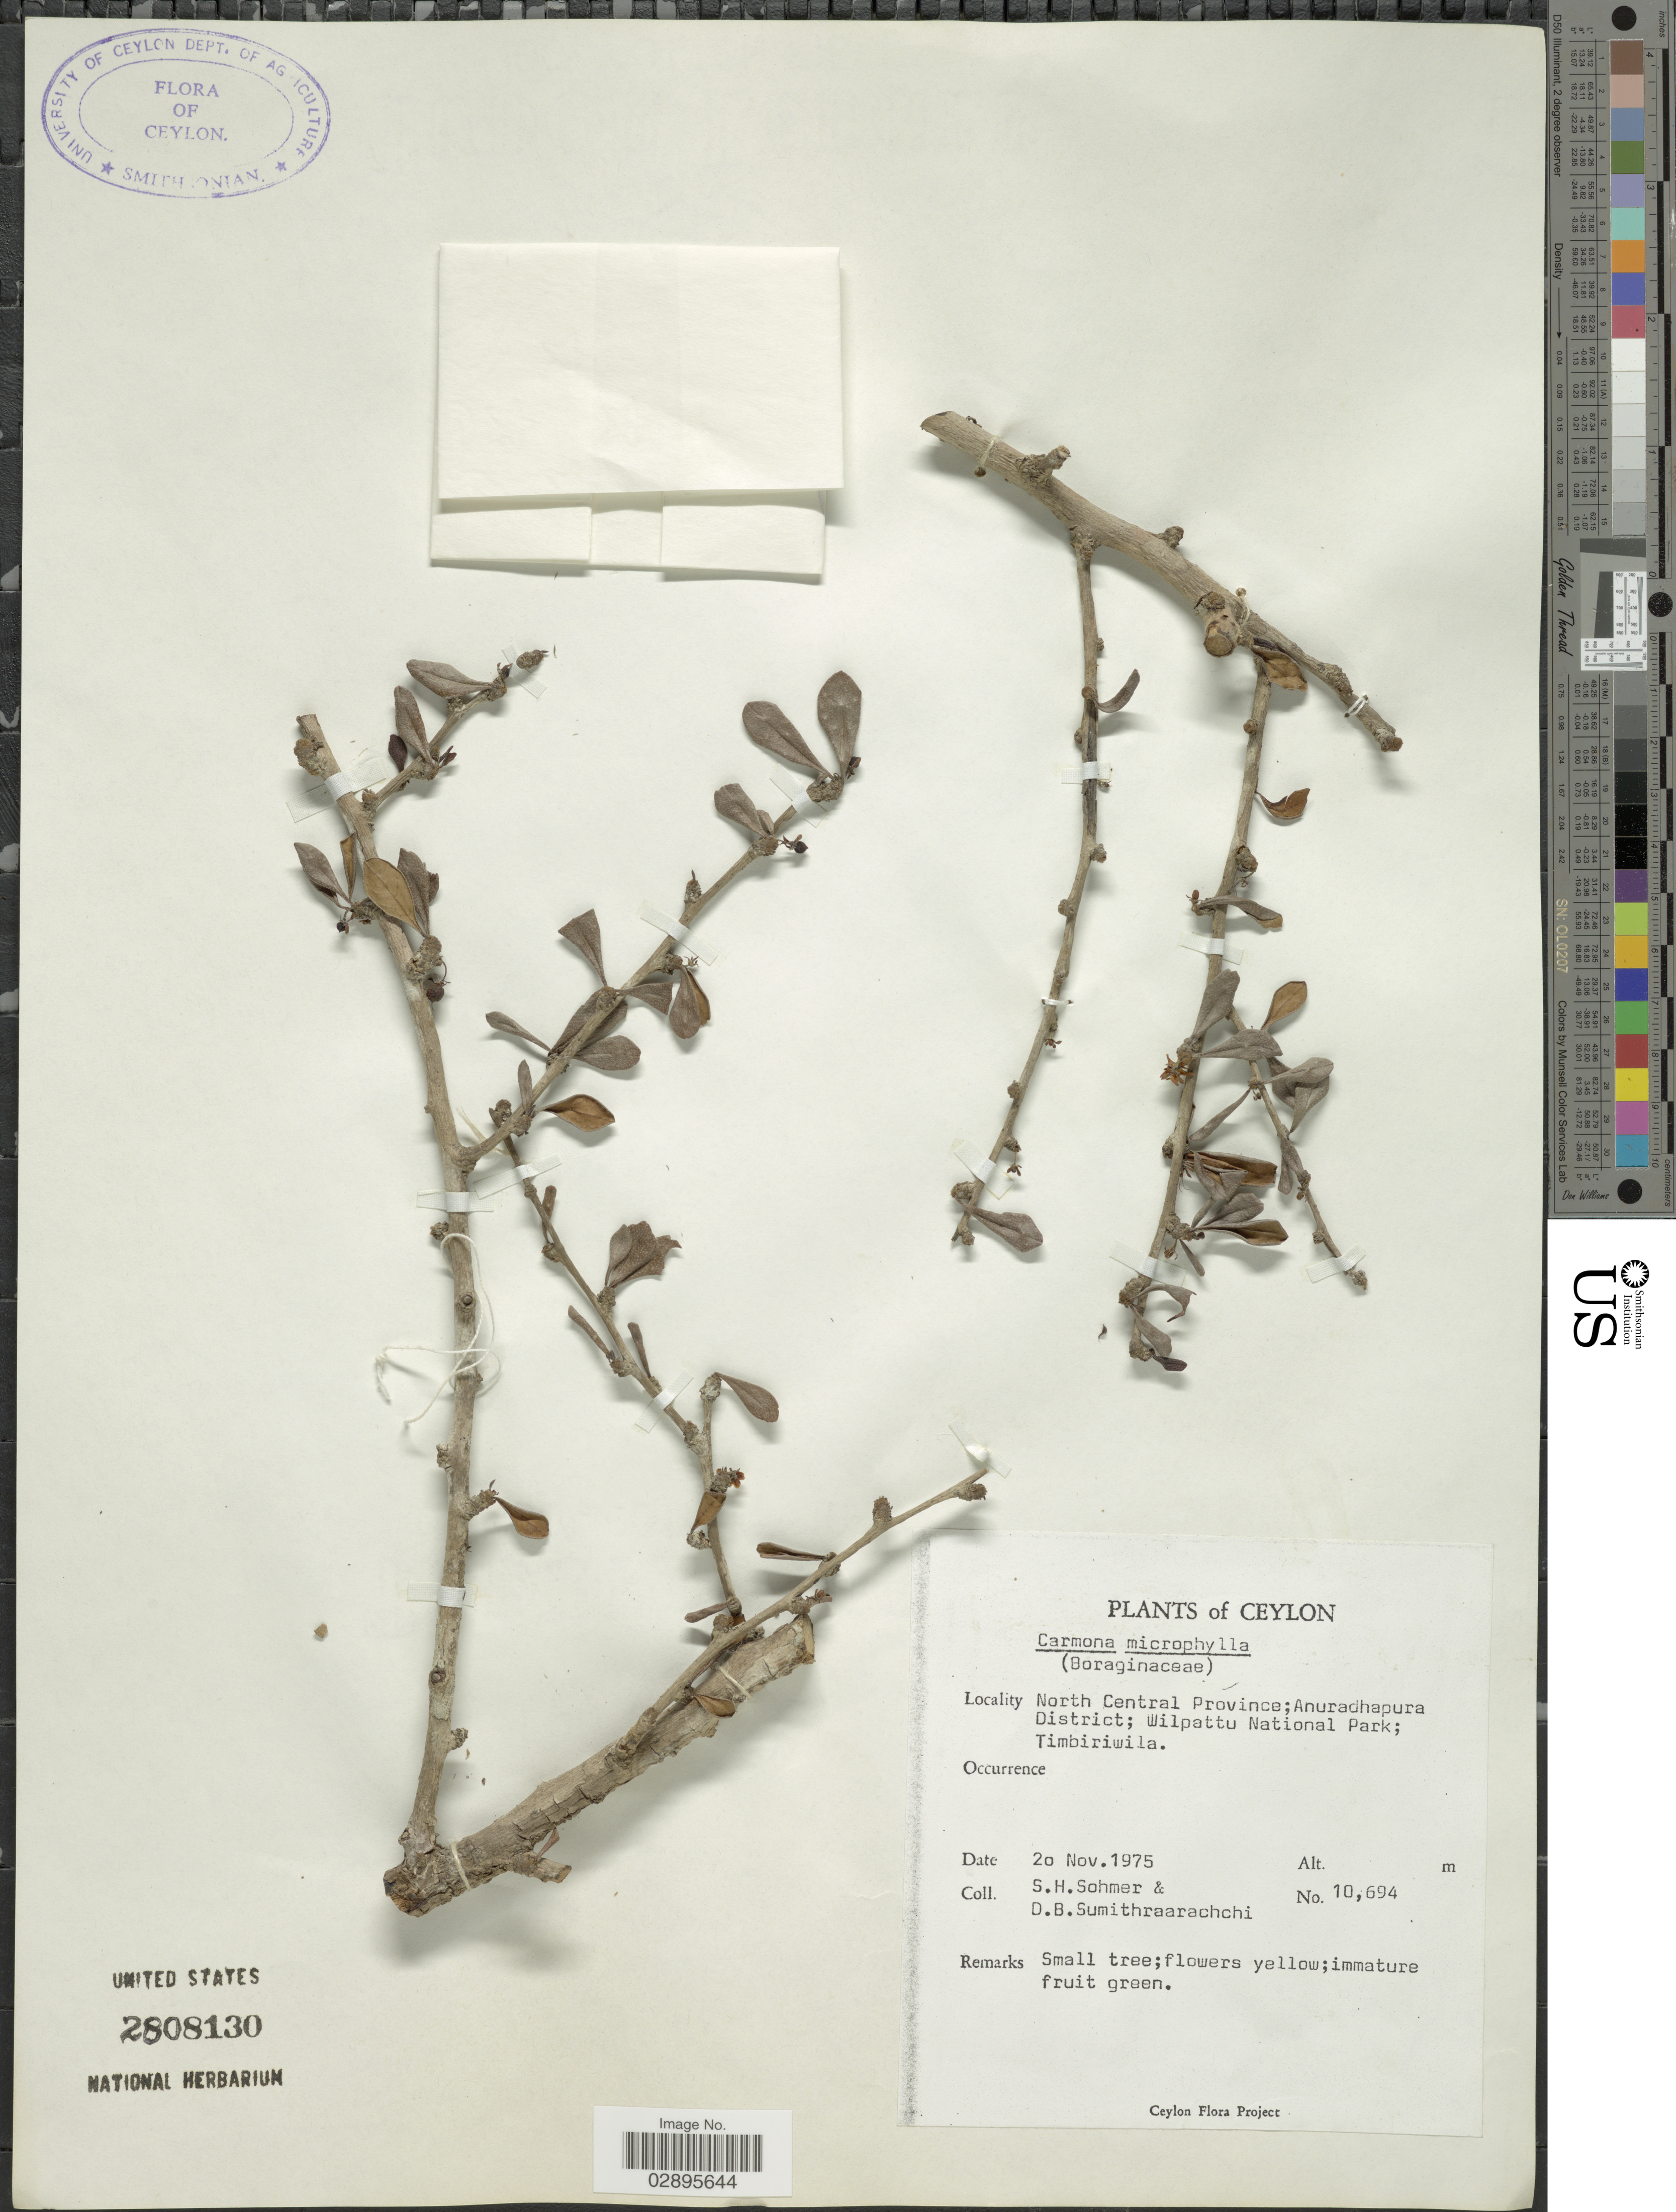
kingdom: Plantae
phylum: Tracheophyta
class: Magnoliopsida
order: Boraginales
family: Ehretiaceae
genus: Ehretia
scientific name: Ehretia microphylla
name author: Lam.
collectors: S. H. Sohmer & D. B. Sumithraarachchi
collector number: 10694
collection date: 1975-11-20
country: Sri Lanka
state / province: North Central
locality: Ceylon. Anuradhapura District; Wilpattu National Park; Timbiriwila.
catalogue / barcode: US 2808130